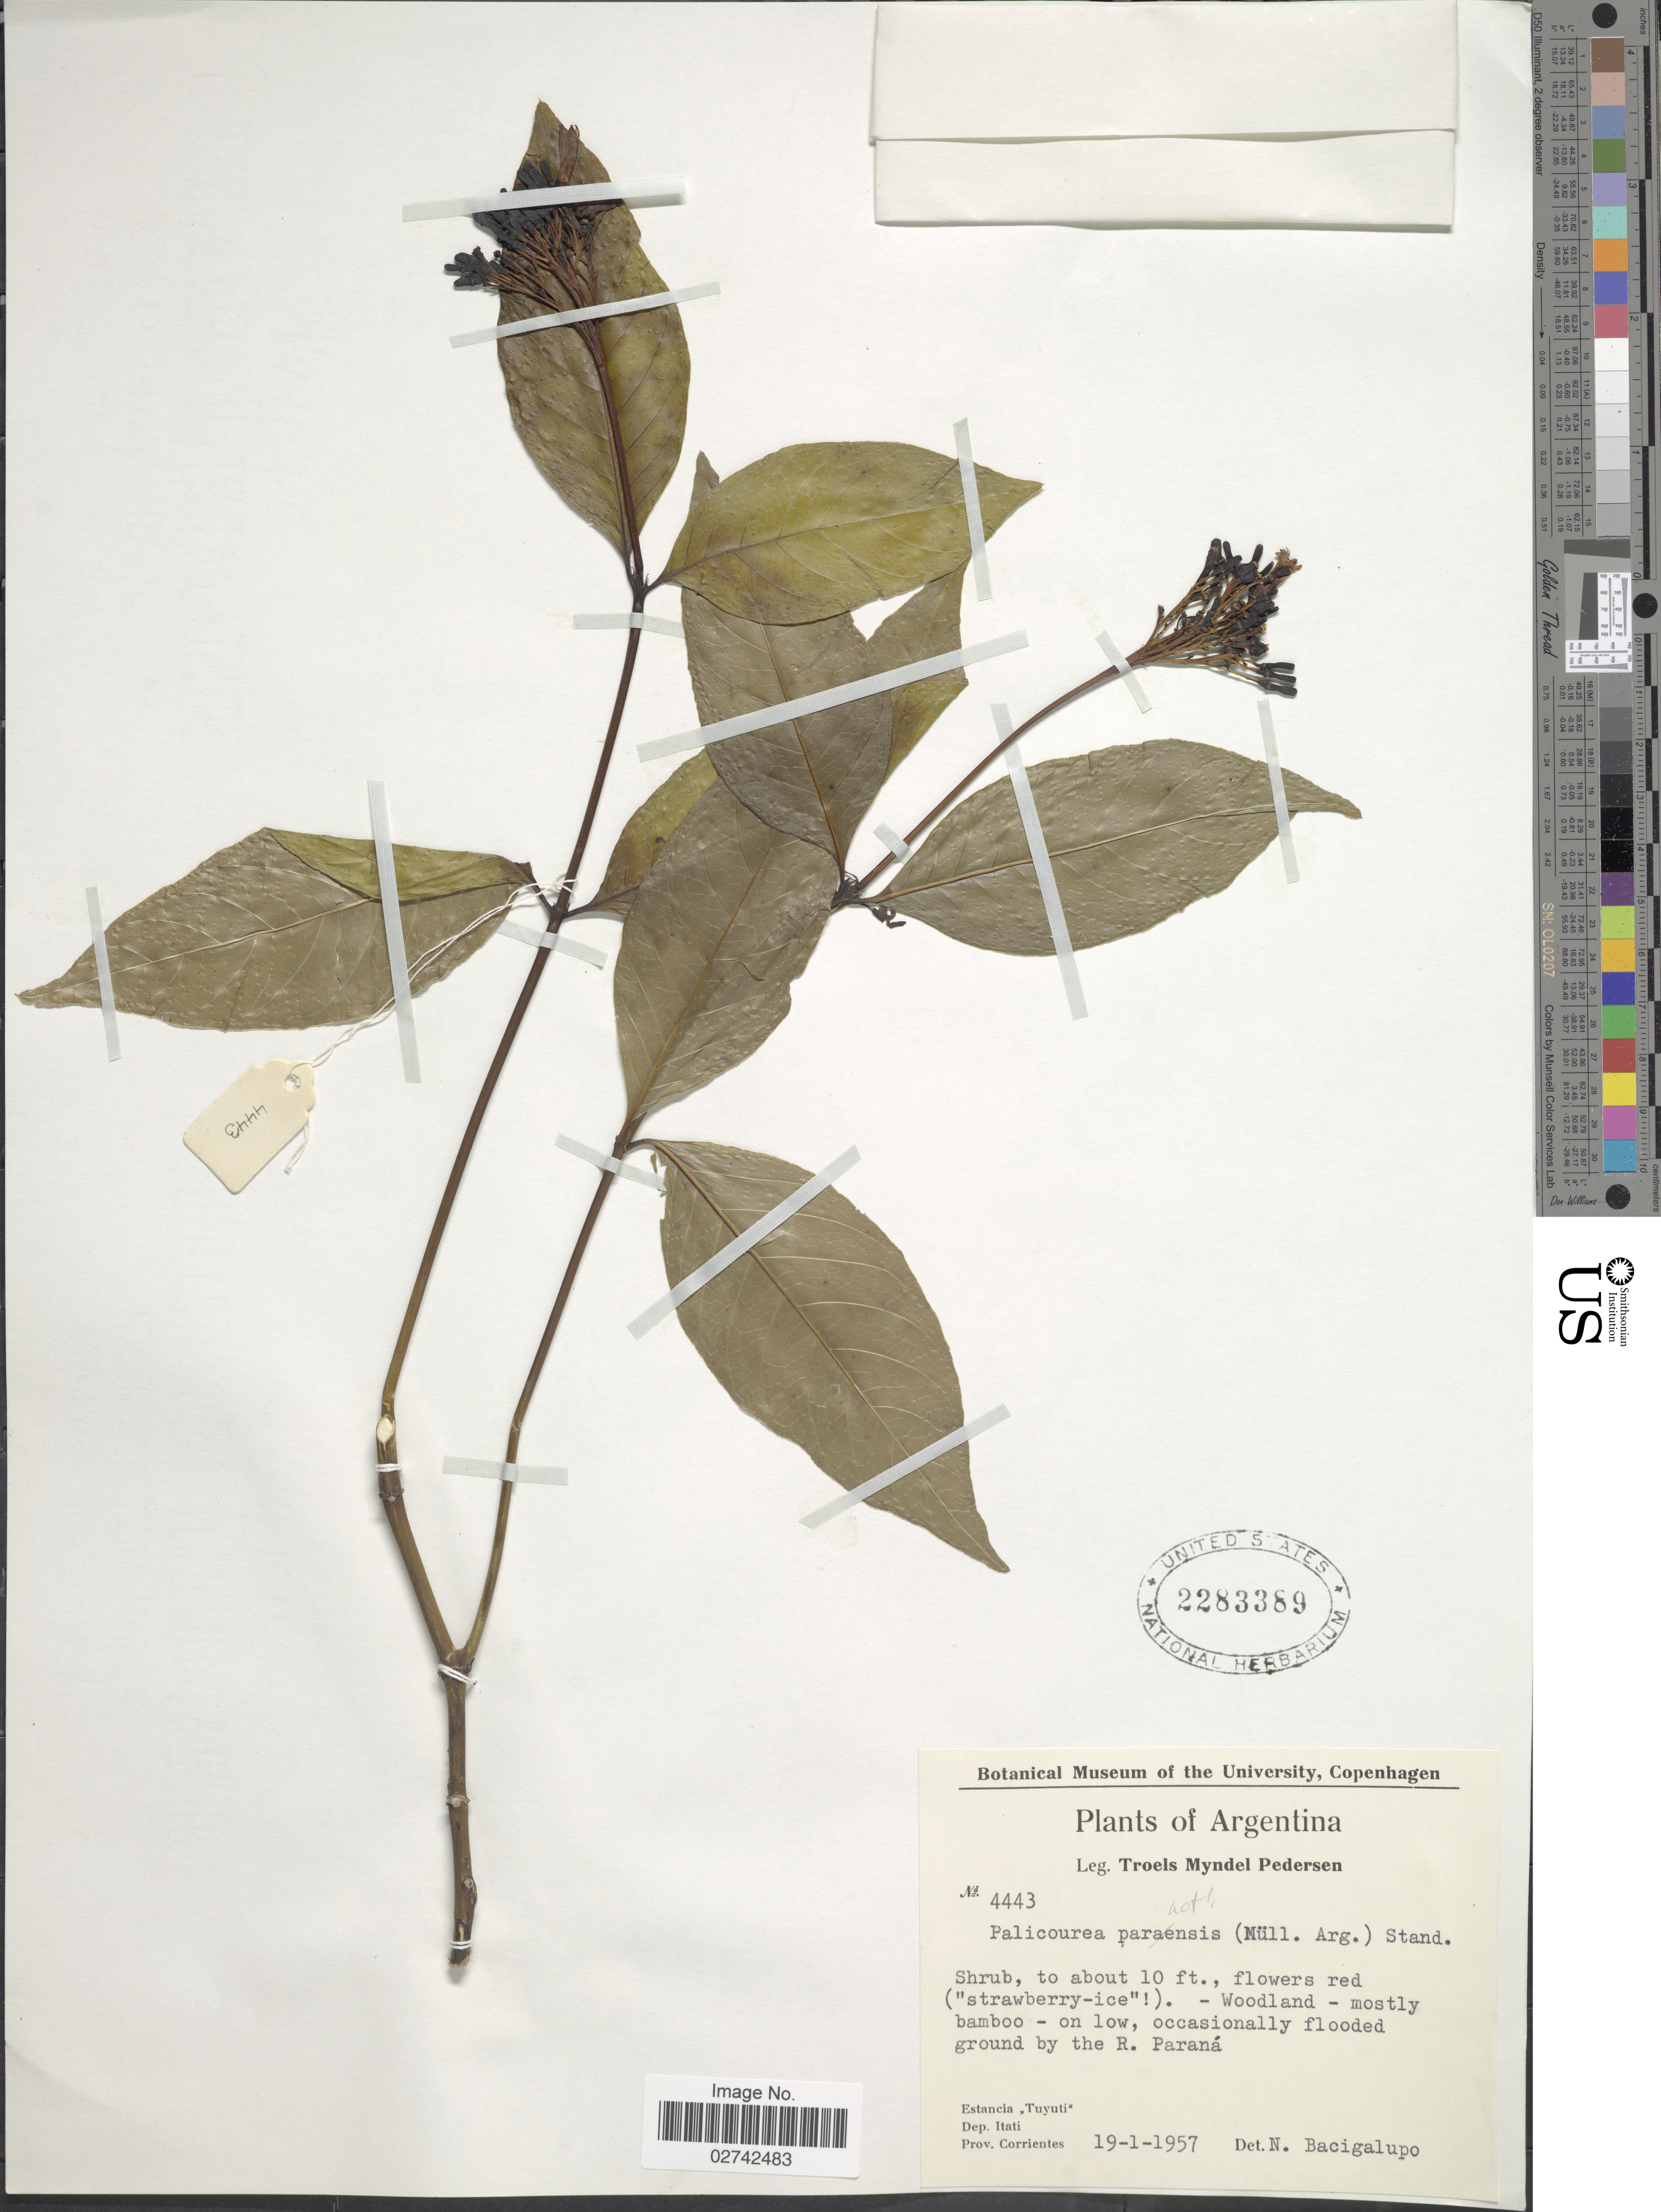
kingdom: Plantae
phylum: Tracheophyta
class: Magnoliopsida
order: Gentianales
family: Rubiaceae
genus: Palicourea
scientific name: Palicourea sp.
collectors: N. M. Bacigalupo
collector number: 4443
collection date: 1957-01-19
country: Argentina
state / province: Corrientes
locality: Estancia Tuyuti, Dep. Itati, Prov. Corrientes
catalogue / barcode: US 2283389